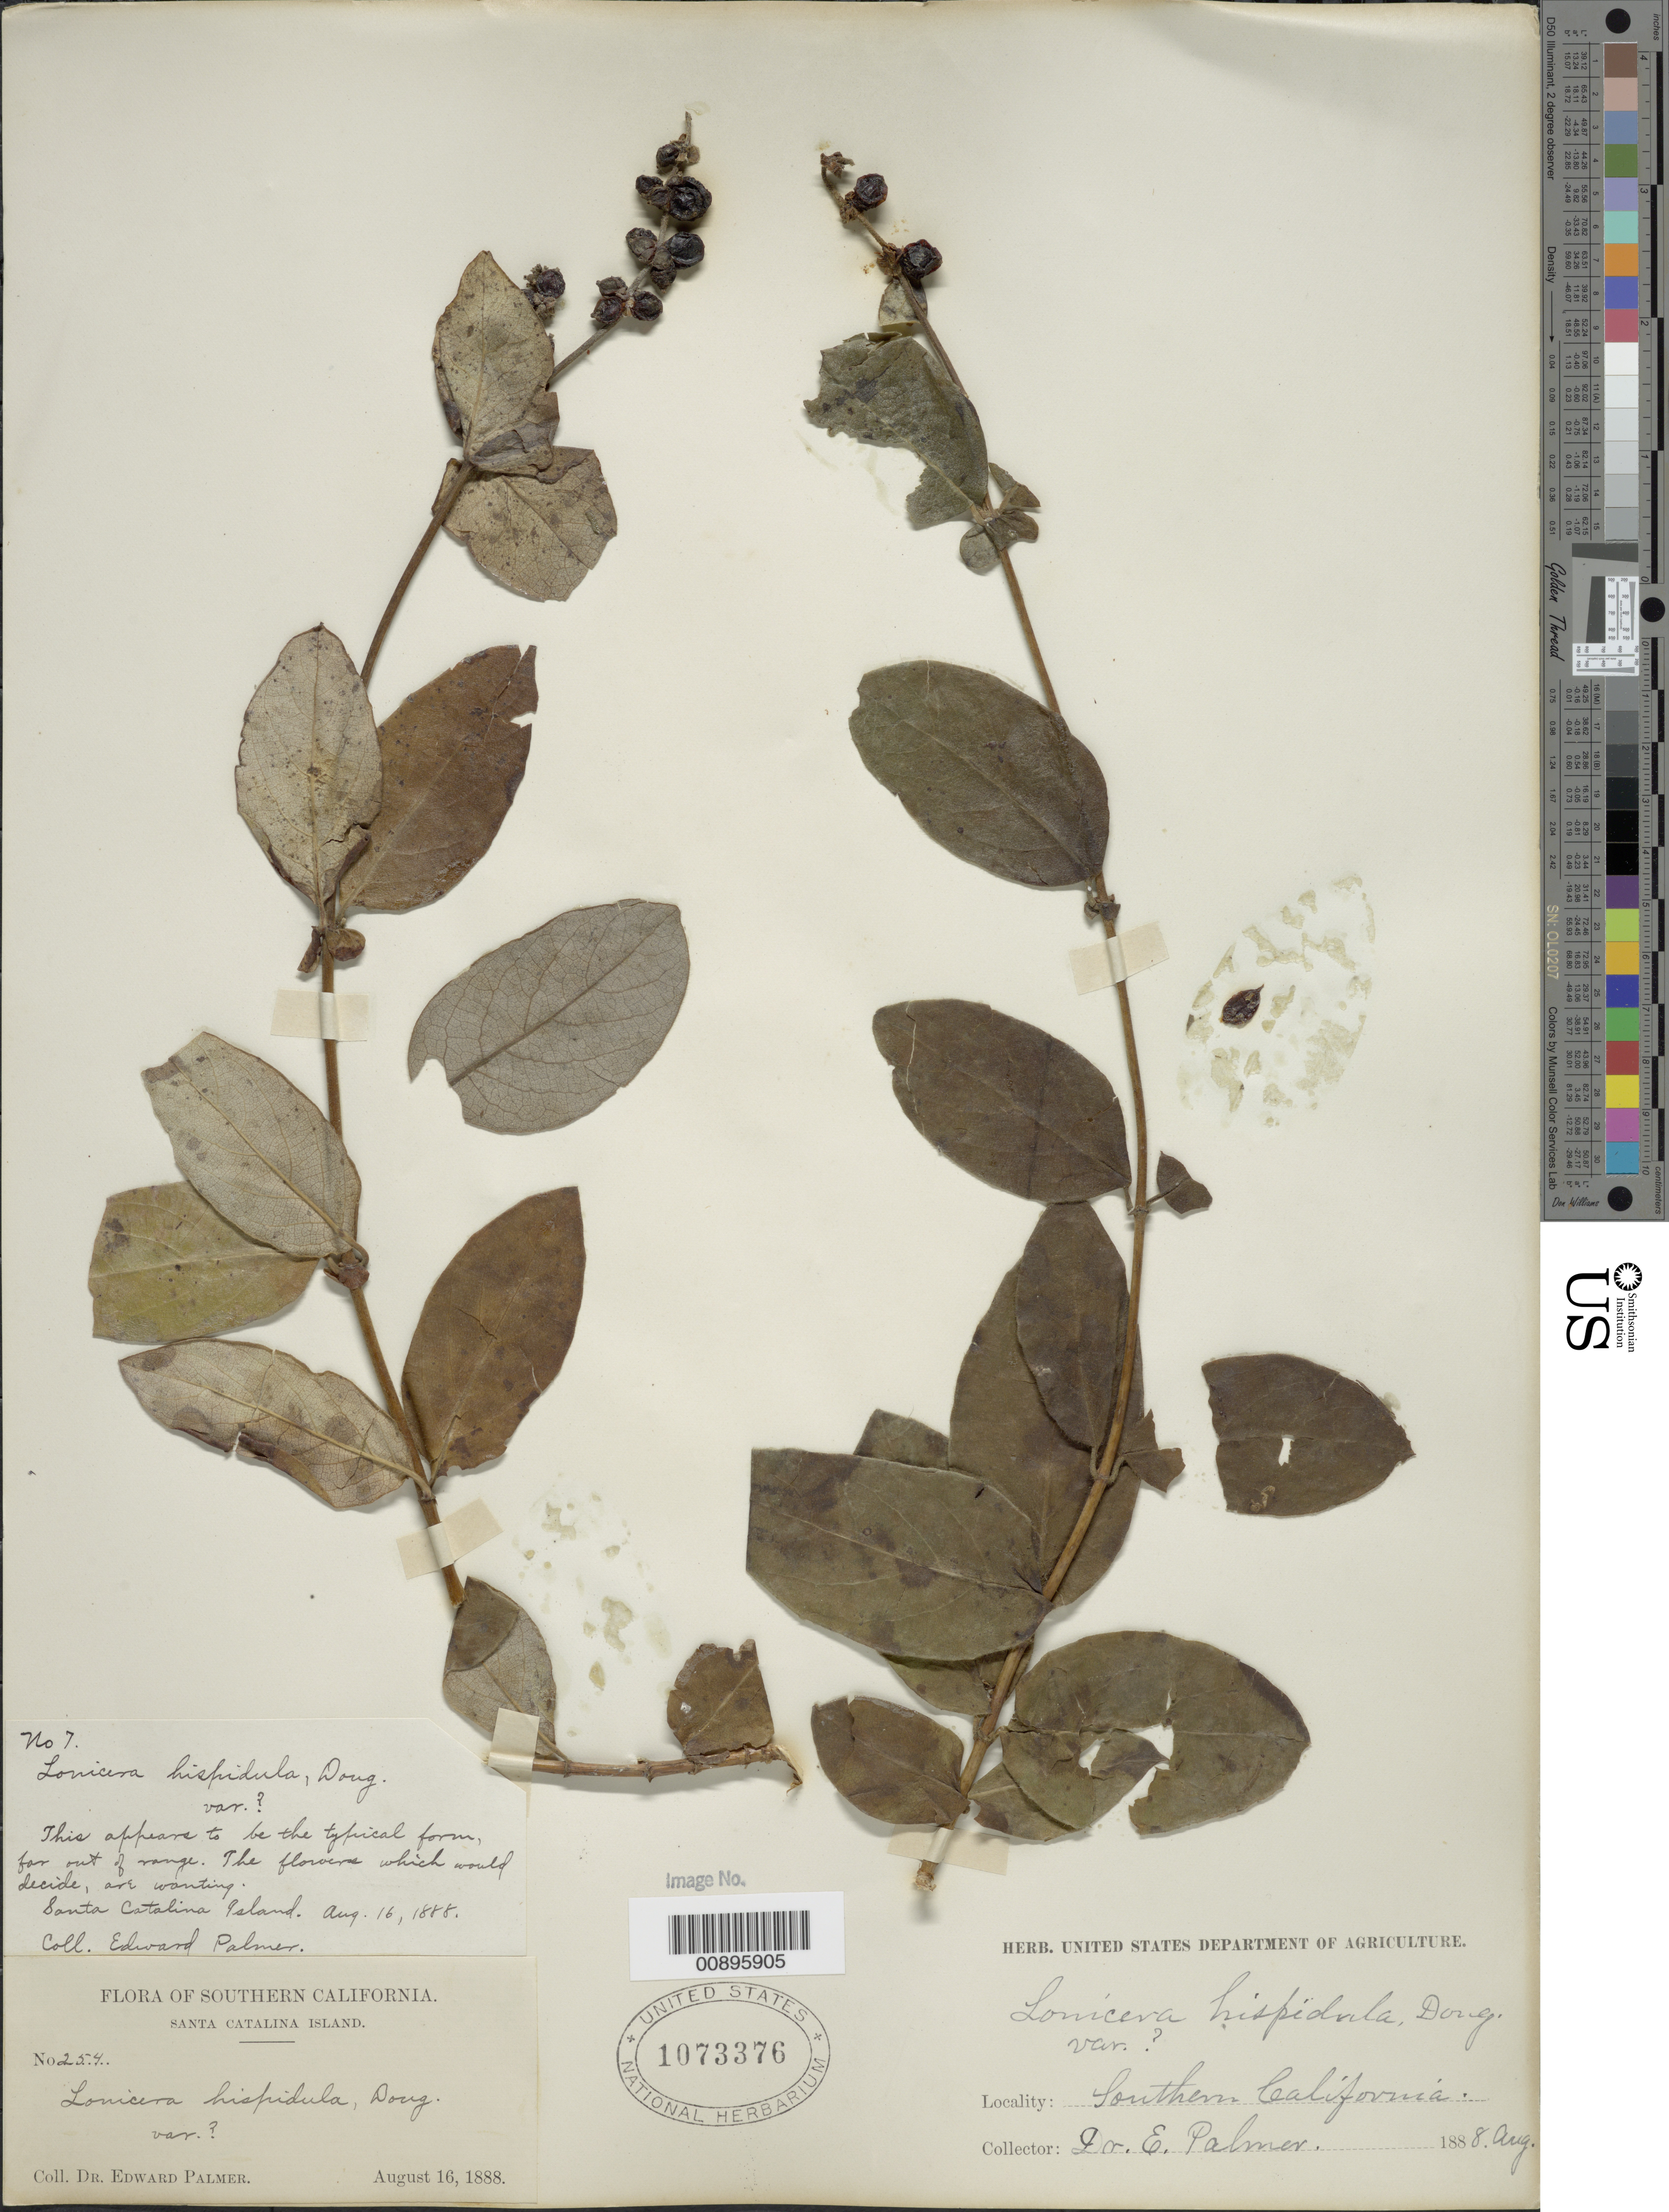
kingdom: Plantae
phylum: Tracheophyta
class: Magnoliopsida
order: Dipsacales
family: Caprifoliaceae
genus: Symphoricarpos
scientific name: Symphoricarpos rotundifolius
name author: A. Gray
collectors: C. C. Parry, J. M. Bigelow, C. Wright & A. C. V. Schott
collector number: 421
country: United States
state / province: New Mexico / Texas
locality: Valley of the Rio Grande, below Doñana.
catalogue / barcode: US 60428